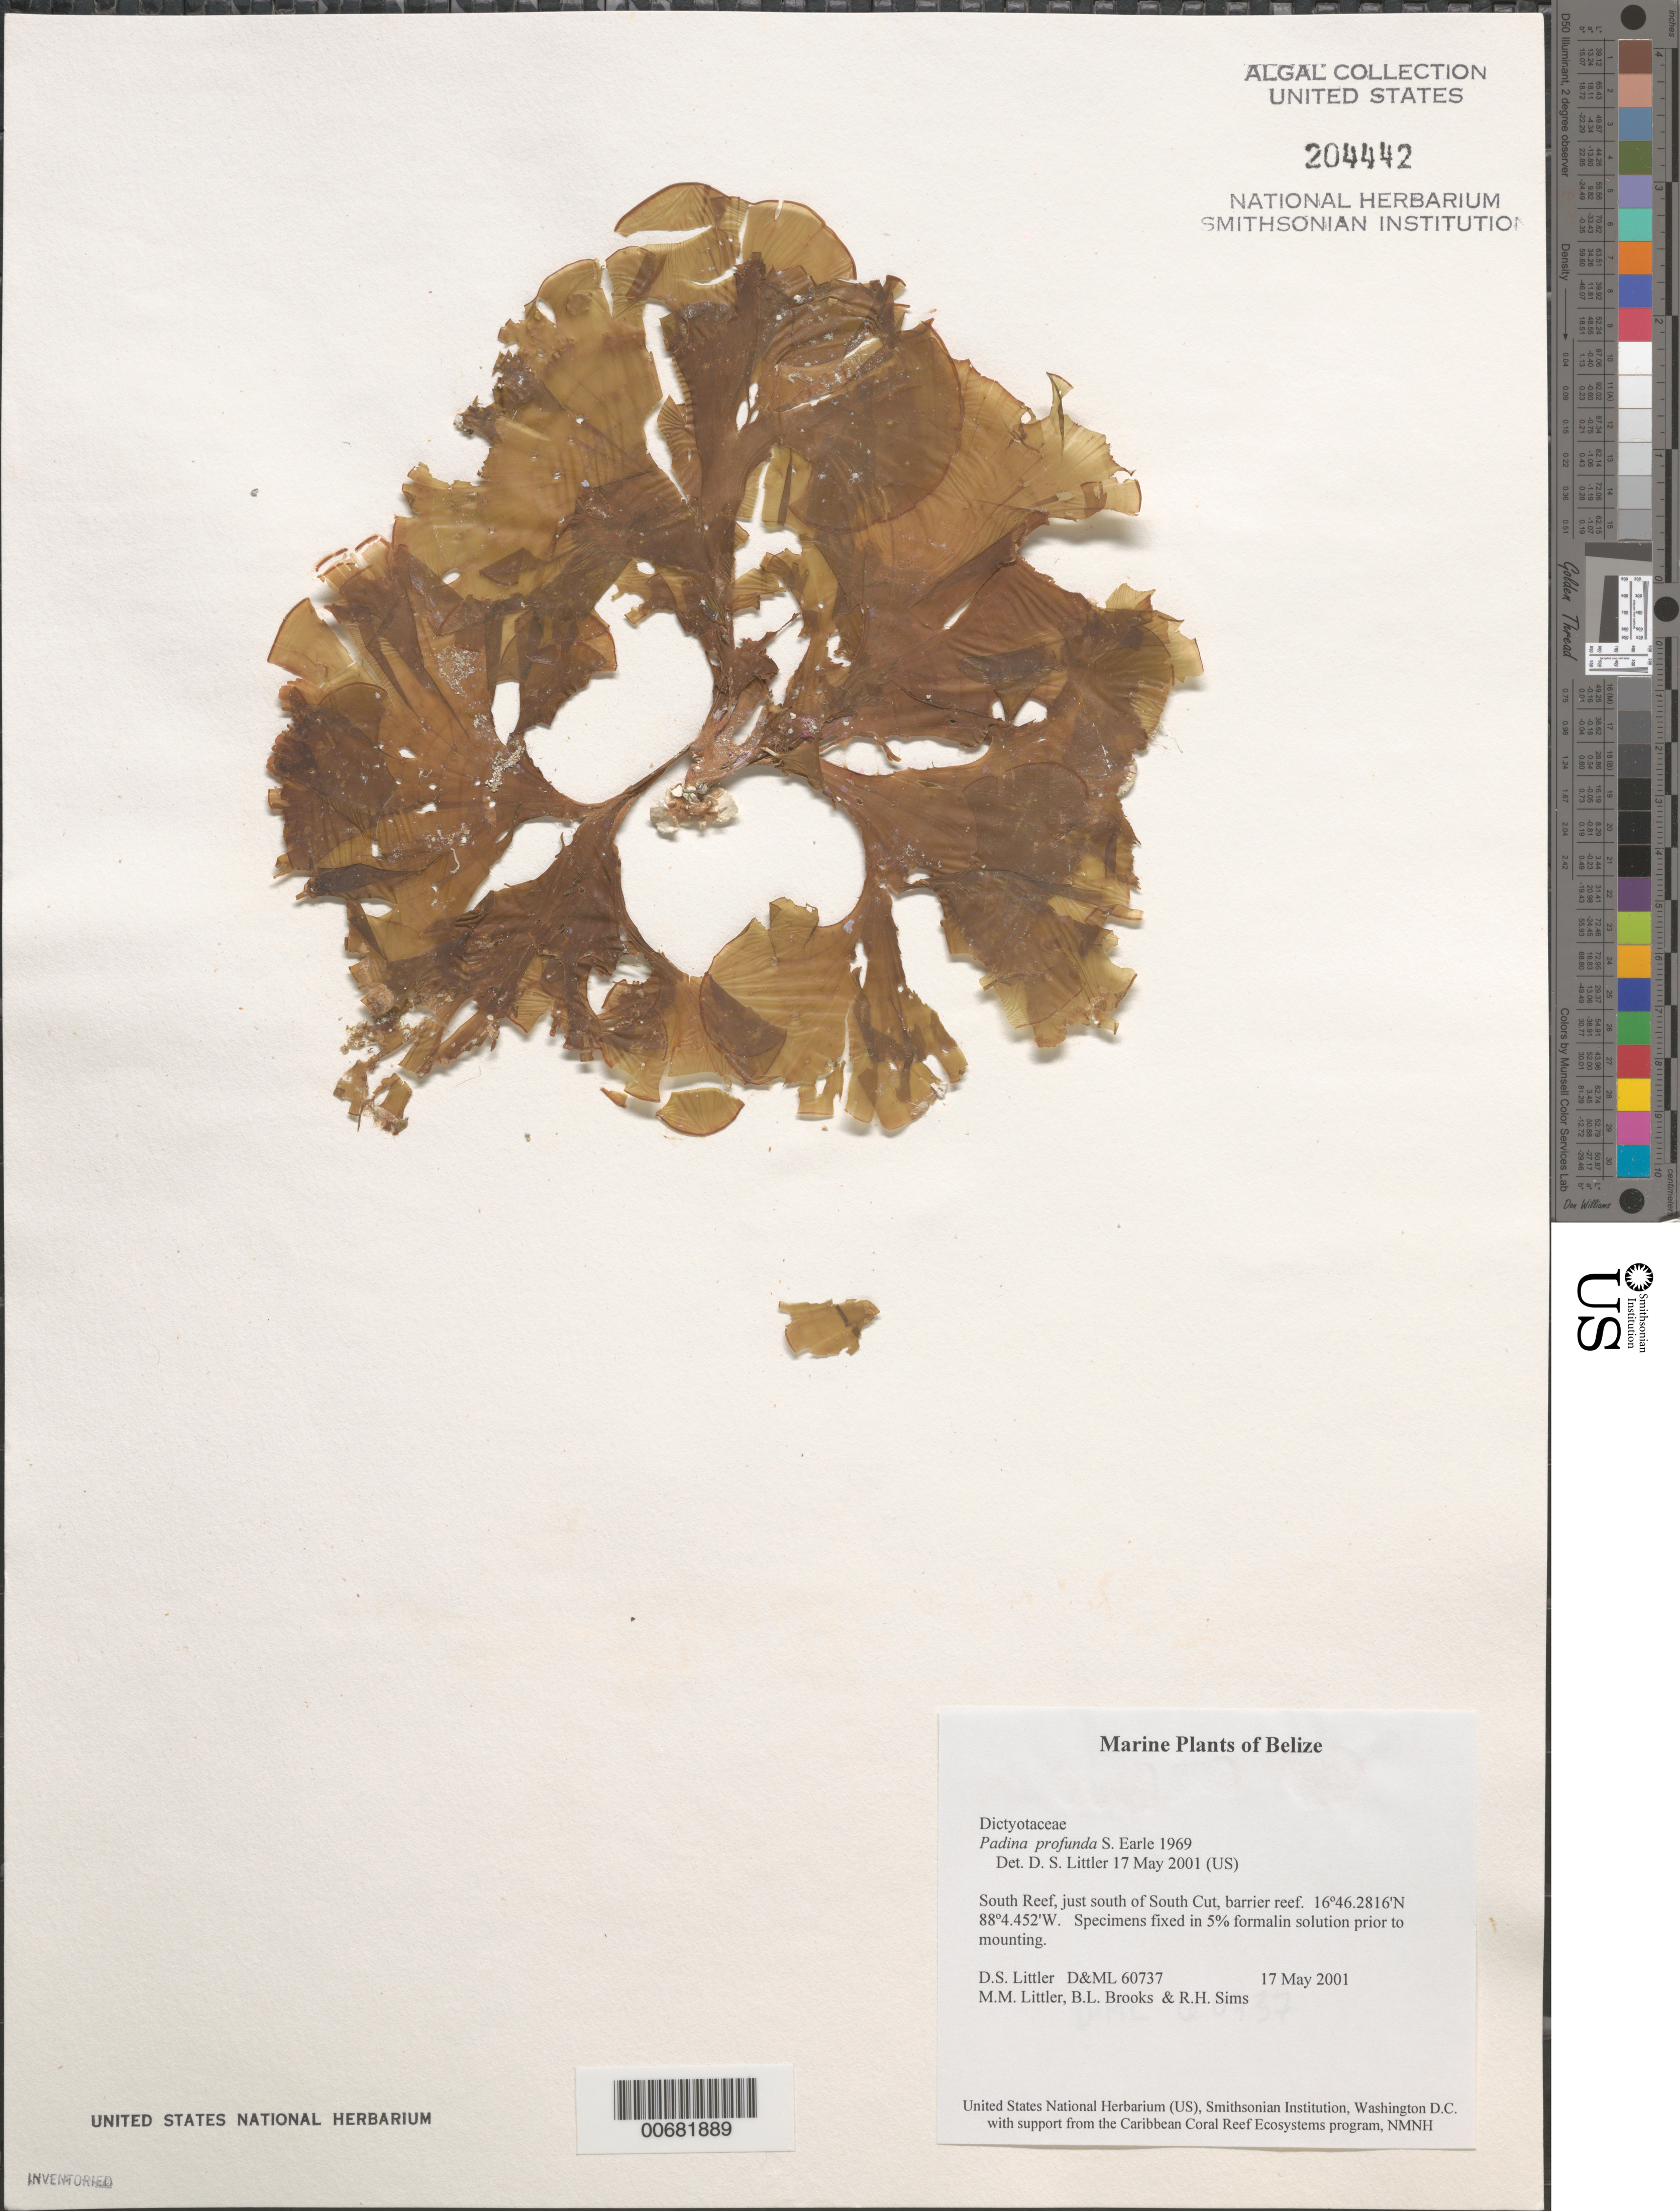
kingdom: Chromista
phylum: Ochrophyta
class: Phaeophyceae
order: Dictyotales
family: Dictyotaceae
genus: Padina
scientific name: Padina profunda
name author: S.A. Earle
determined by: Littler, D. S.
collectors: D. S. Littler, M. M. Littler, B. Brooks & R. H. Sims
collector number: D&ML 60737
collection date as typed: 17 May 2001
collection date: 2001-05-17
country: Belize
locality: South Reef, just south of South Cut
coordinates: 16 46.2816' N, 88 4.452' W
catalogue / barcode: US 204442